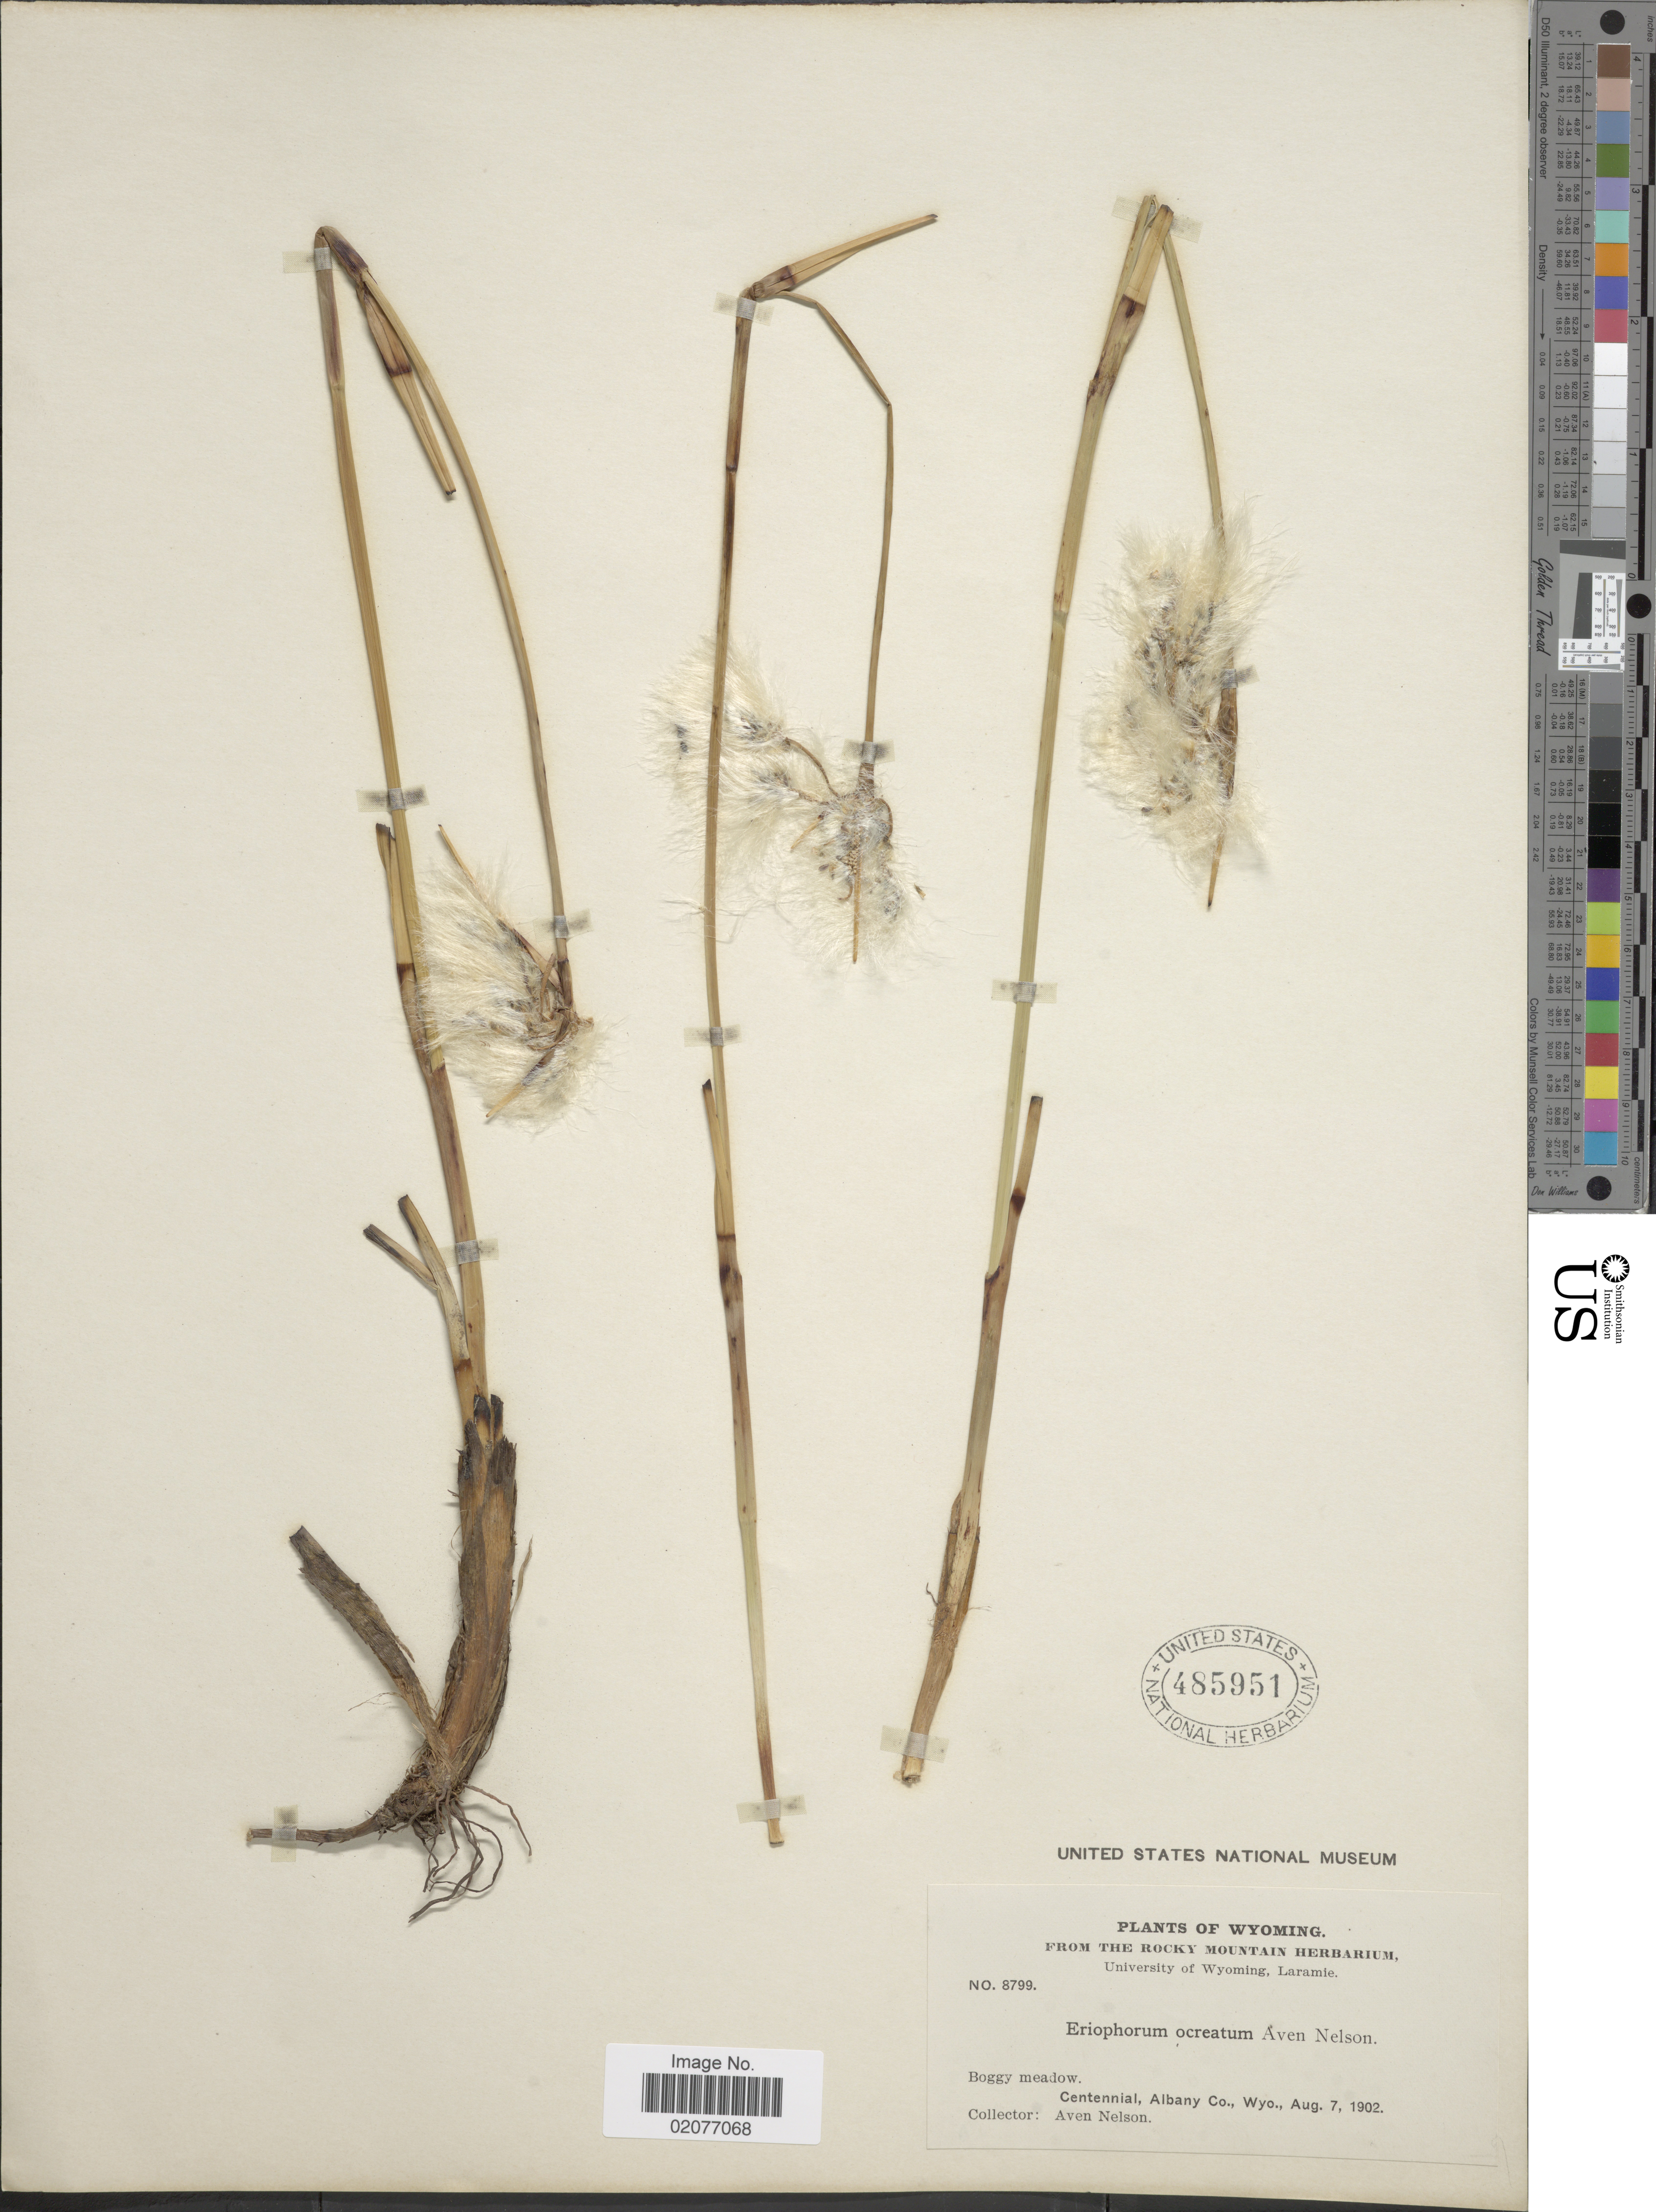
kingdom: Plantae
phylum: Tracheophyta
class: Liliopsida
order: Poales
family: Cyperaceae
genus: Eriophorum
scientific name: Eriophorum angustifolium subsp. angustifolium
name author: Honck.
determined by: Strong, Mark T., (BOT), Smithsonian Institution - National Museum of Natural History (UNITED STATES)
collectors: A. Nelson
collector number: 8799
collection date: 1902-08-07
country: United States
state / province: Wyoming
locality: Boggy meadow. Centennial, Albany Co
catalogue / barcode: US 485951